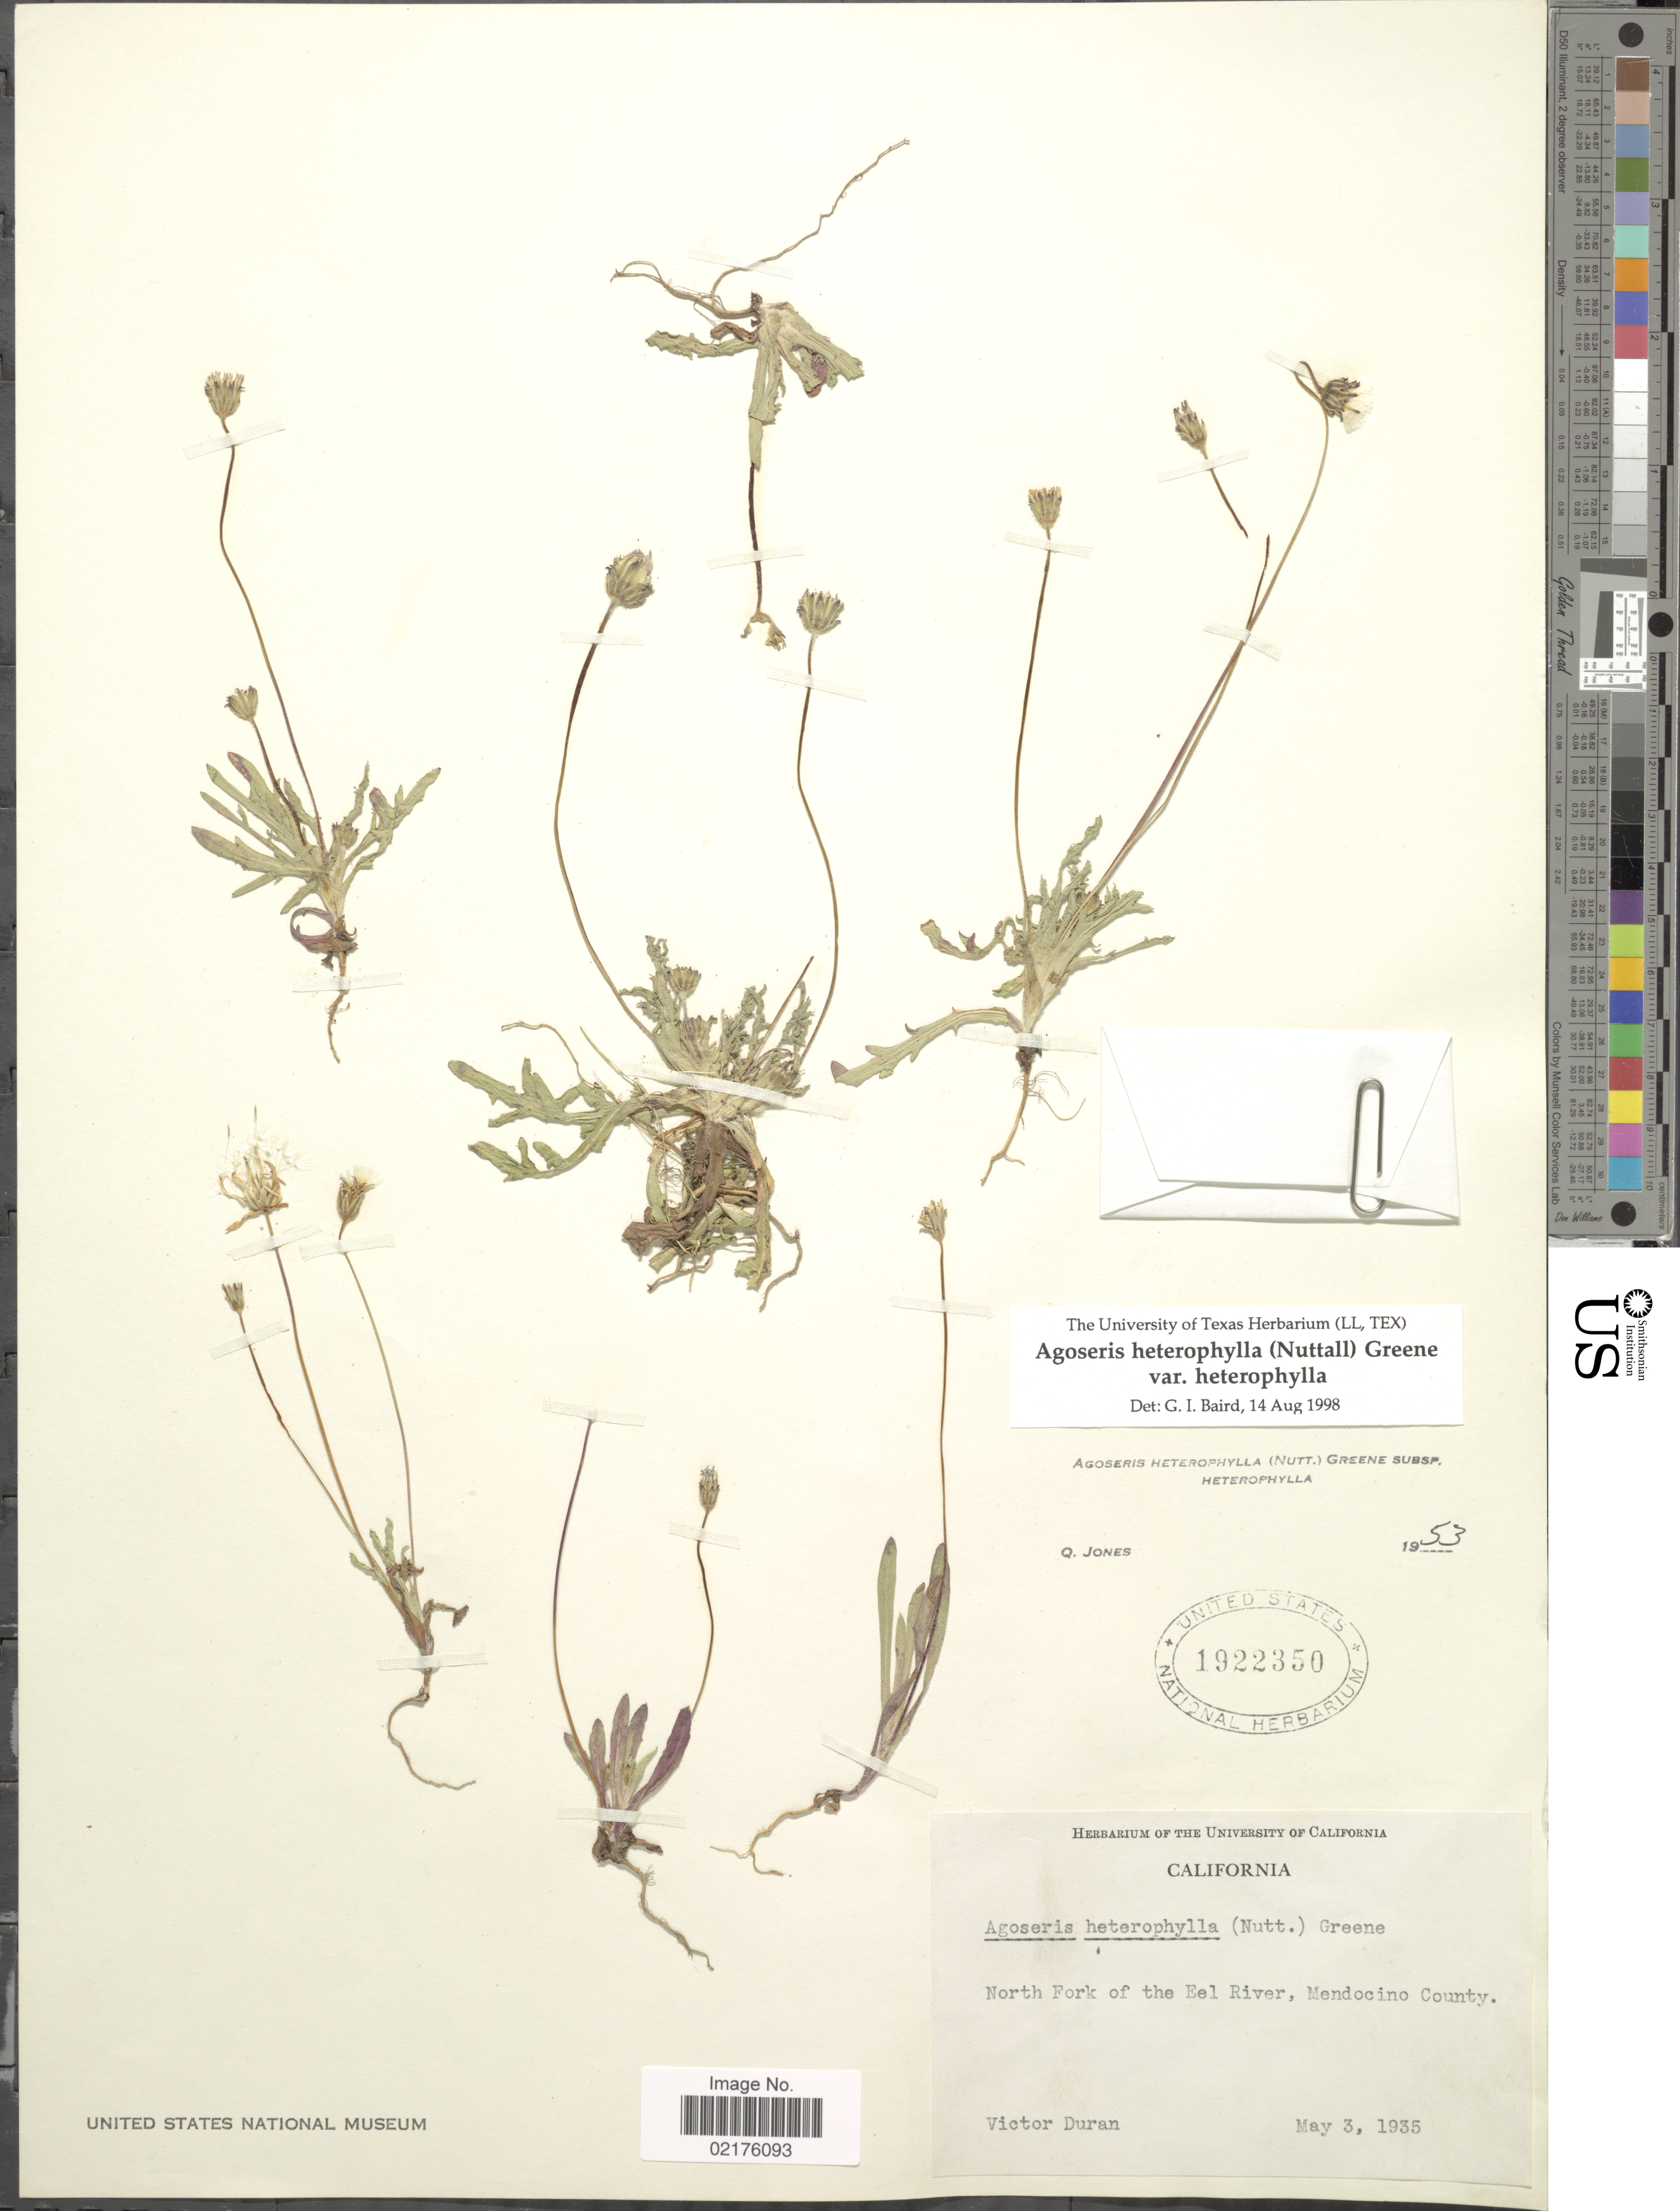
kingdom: Plantae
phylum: Tracheophyta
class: Magnoliopsida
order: Asterales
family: Asteraceae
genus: Agoseris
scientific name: Agoseris heterophylla subsp. heterophylla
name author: (Nutt.) Greene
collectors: V. Duran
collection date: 1935-05-03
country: United States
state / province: California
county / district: Mendocino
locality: North Fork of the Eel River, Mendocino County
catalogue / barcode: US 1922350